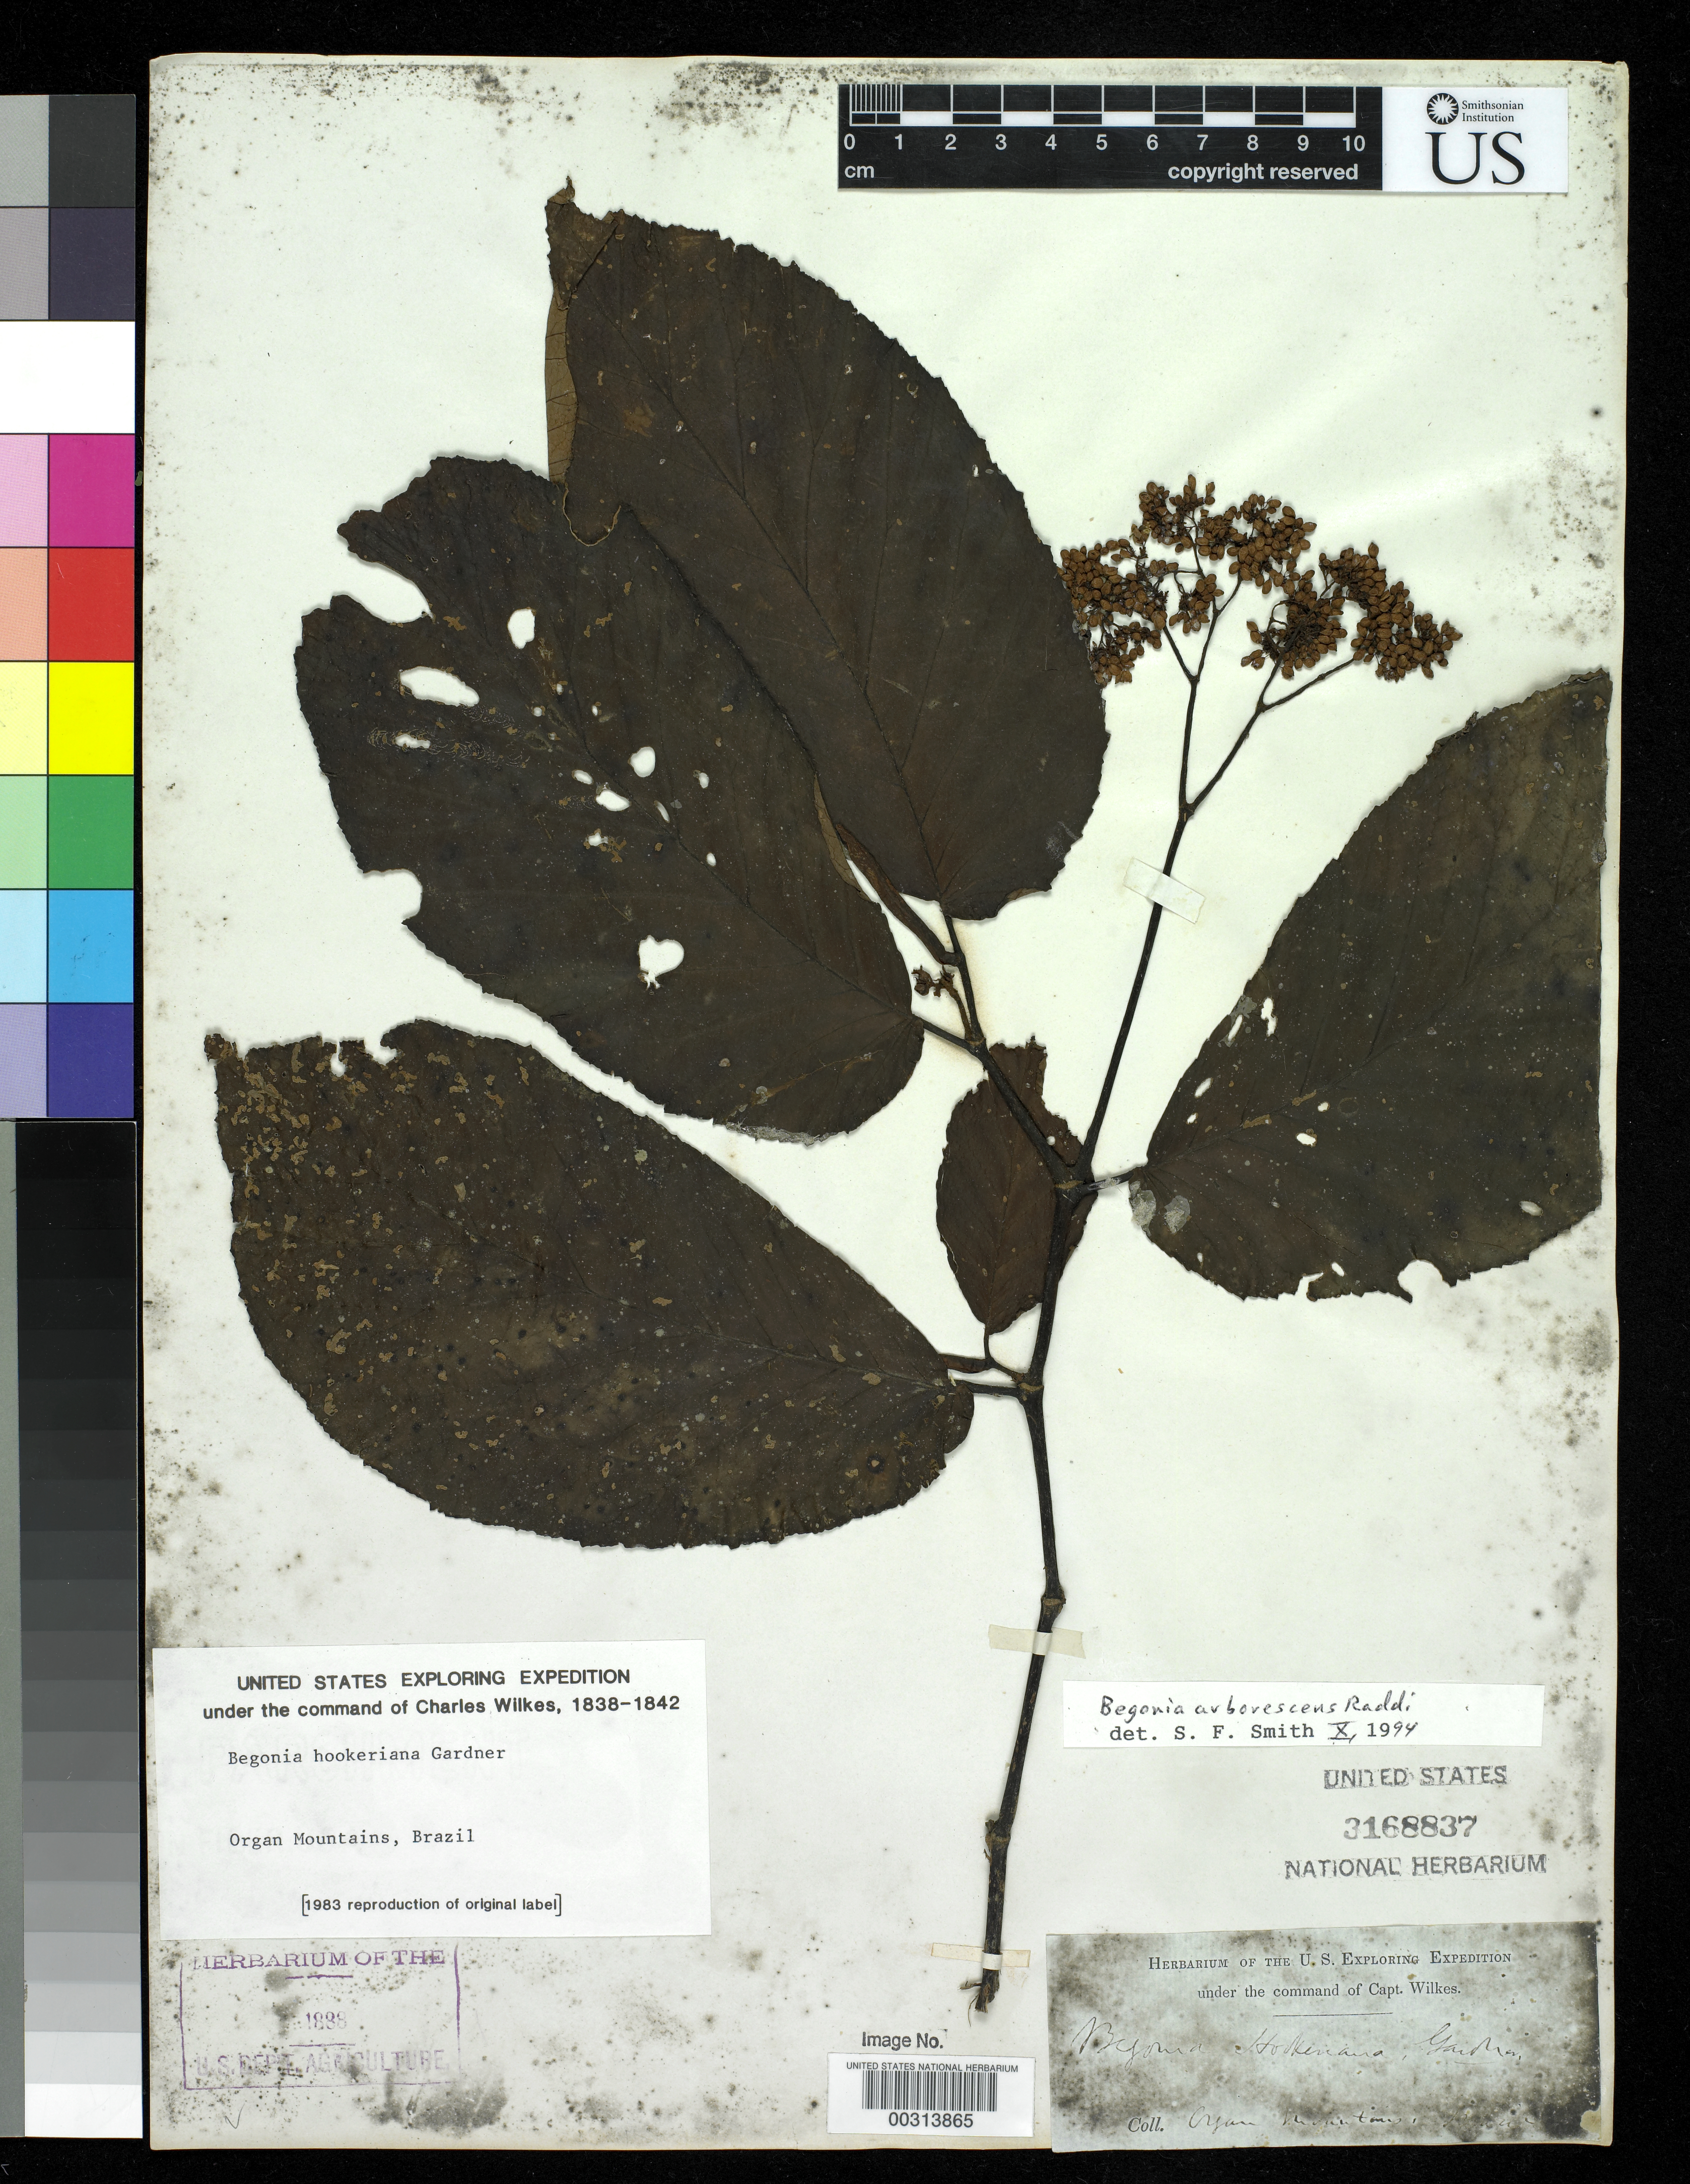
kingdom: Plantae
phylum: Tracheophyta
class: Magnoliopsida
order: Cucurbitales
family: Begoniaceae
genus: Begonia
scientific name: Begonia arborescens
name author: Raddi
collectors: Wilkes Explor. Exped.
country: Brazil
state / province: Rio de Janeiro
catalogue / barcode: US 3168837